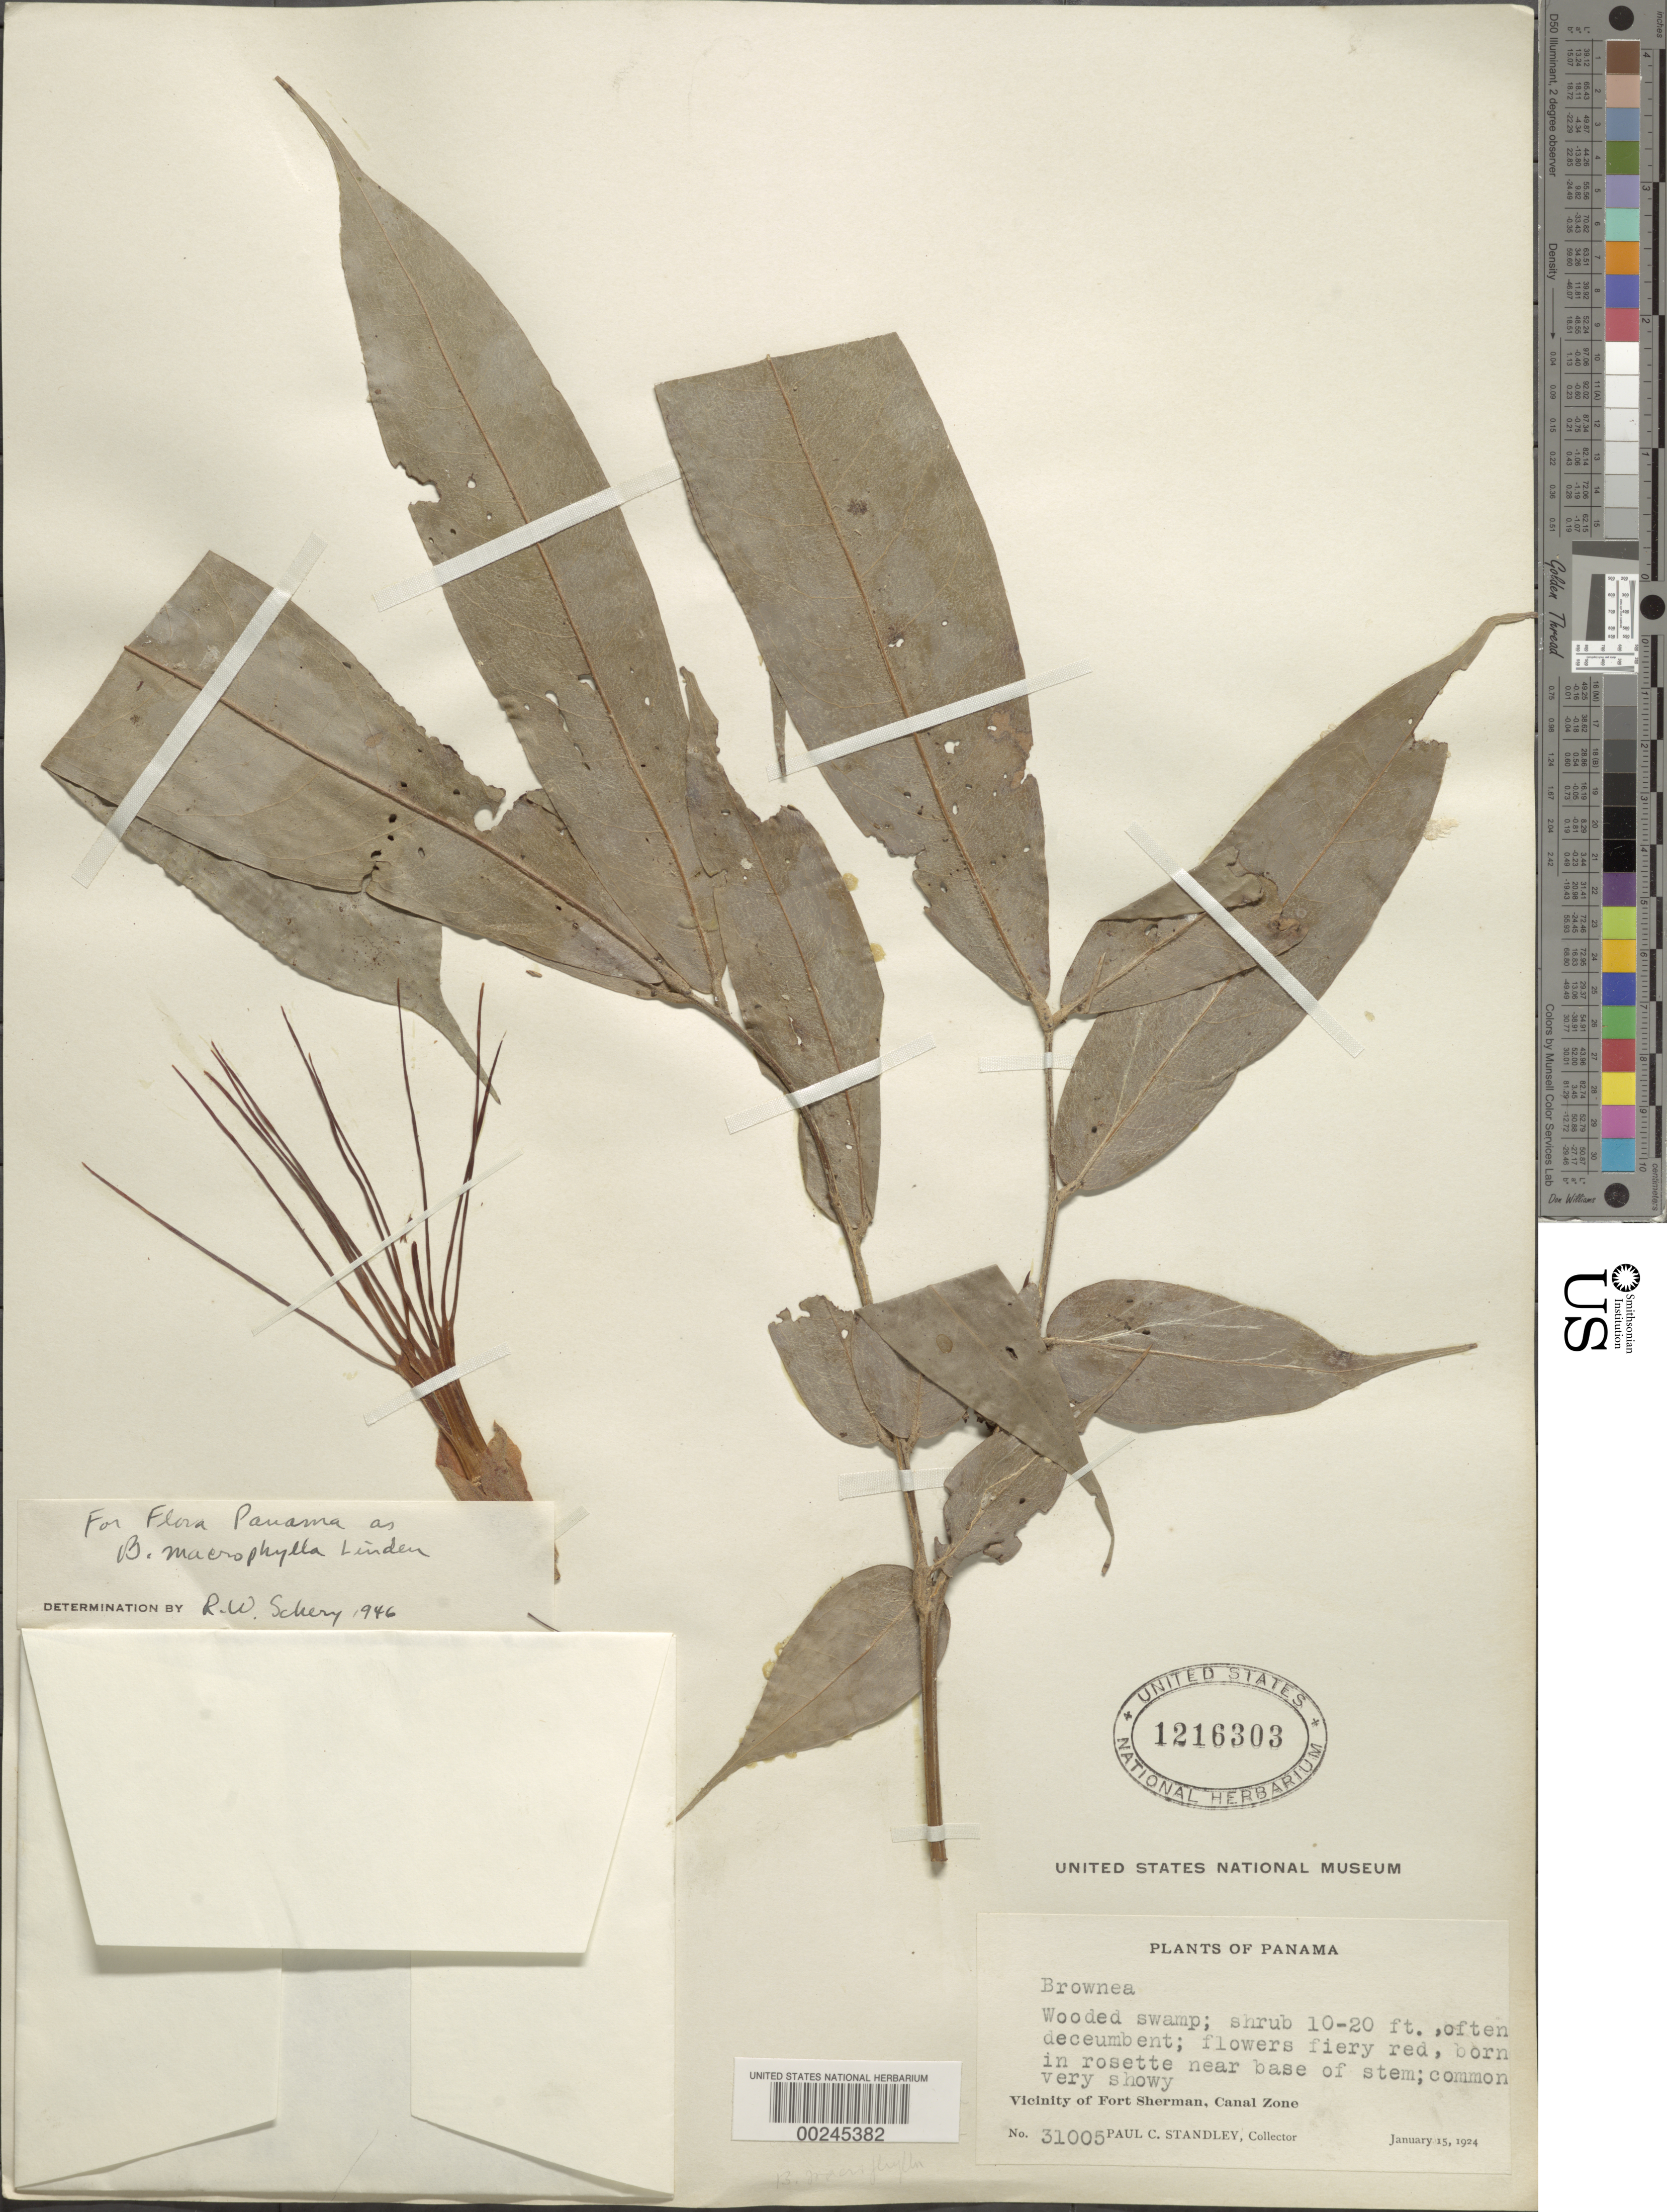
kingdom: Plantae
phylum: Tracheophyta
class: Magnoliopsida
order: Fabales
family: Fabaceae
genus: Brownea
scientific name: Brownea macrophylla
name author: B.L. Linden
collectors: P. C. Standley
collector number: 31005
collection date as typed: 15 Jan 1924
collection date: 1924-01-15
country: Panama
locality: Vicinity of Fort Sherman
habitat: Wooded swamp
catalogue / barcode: US 1216303